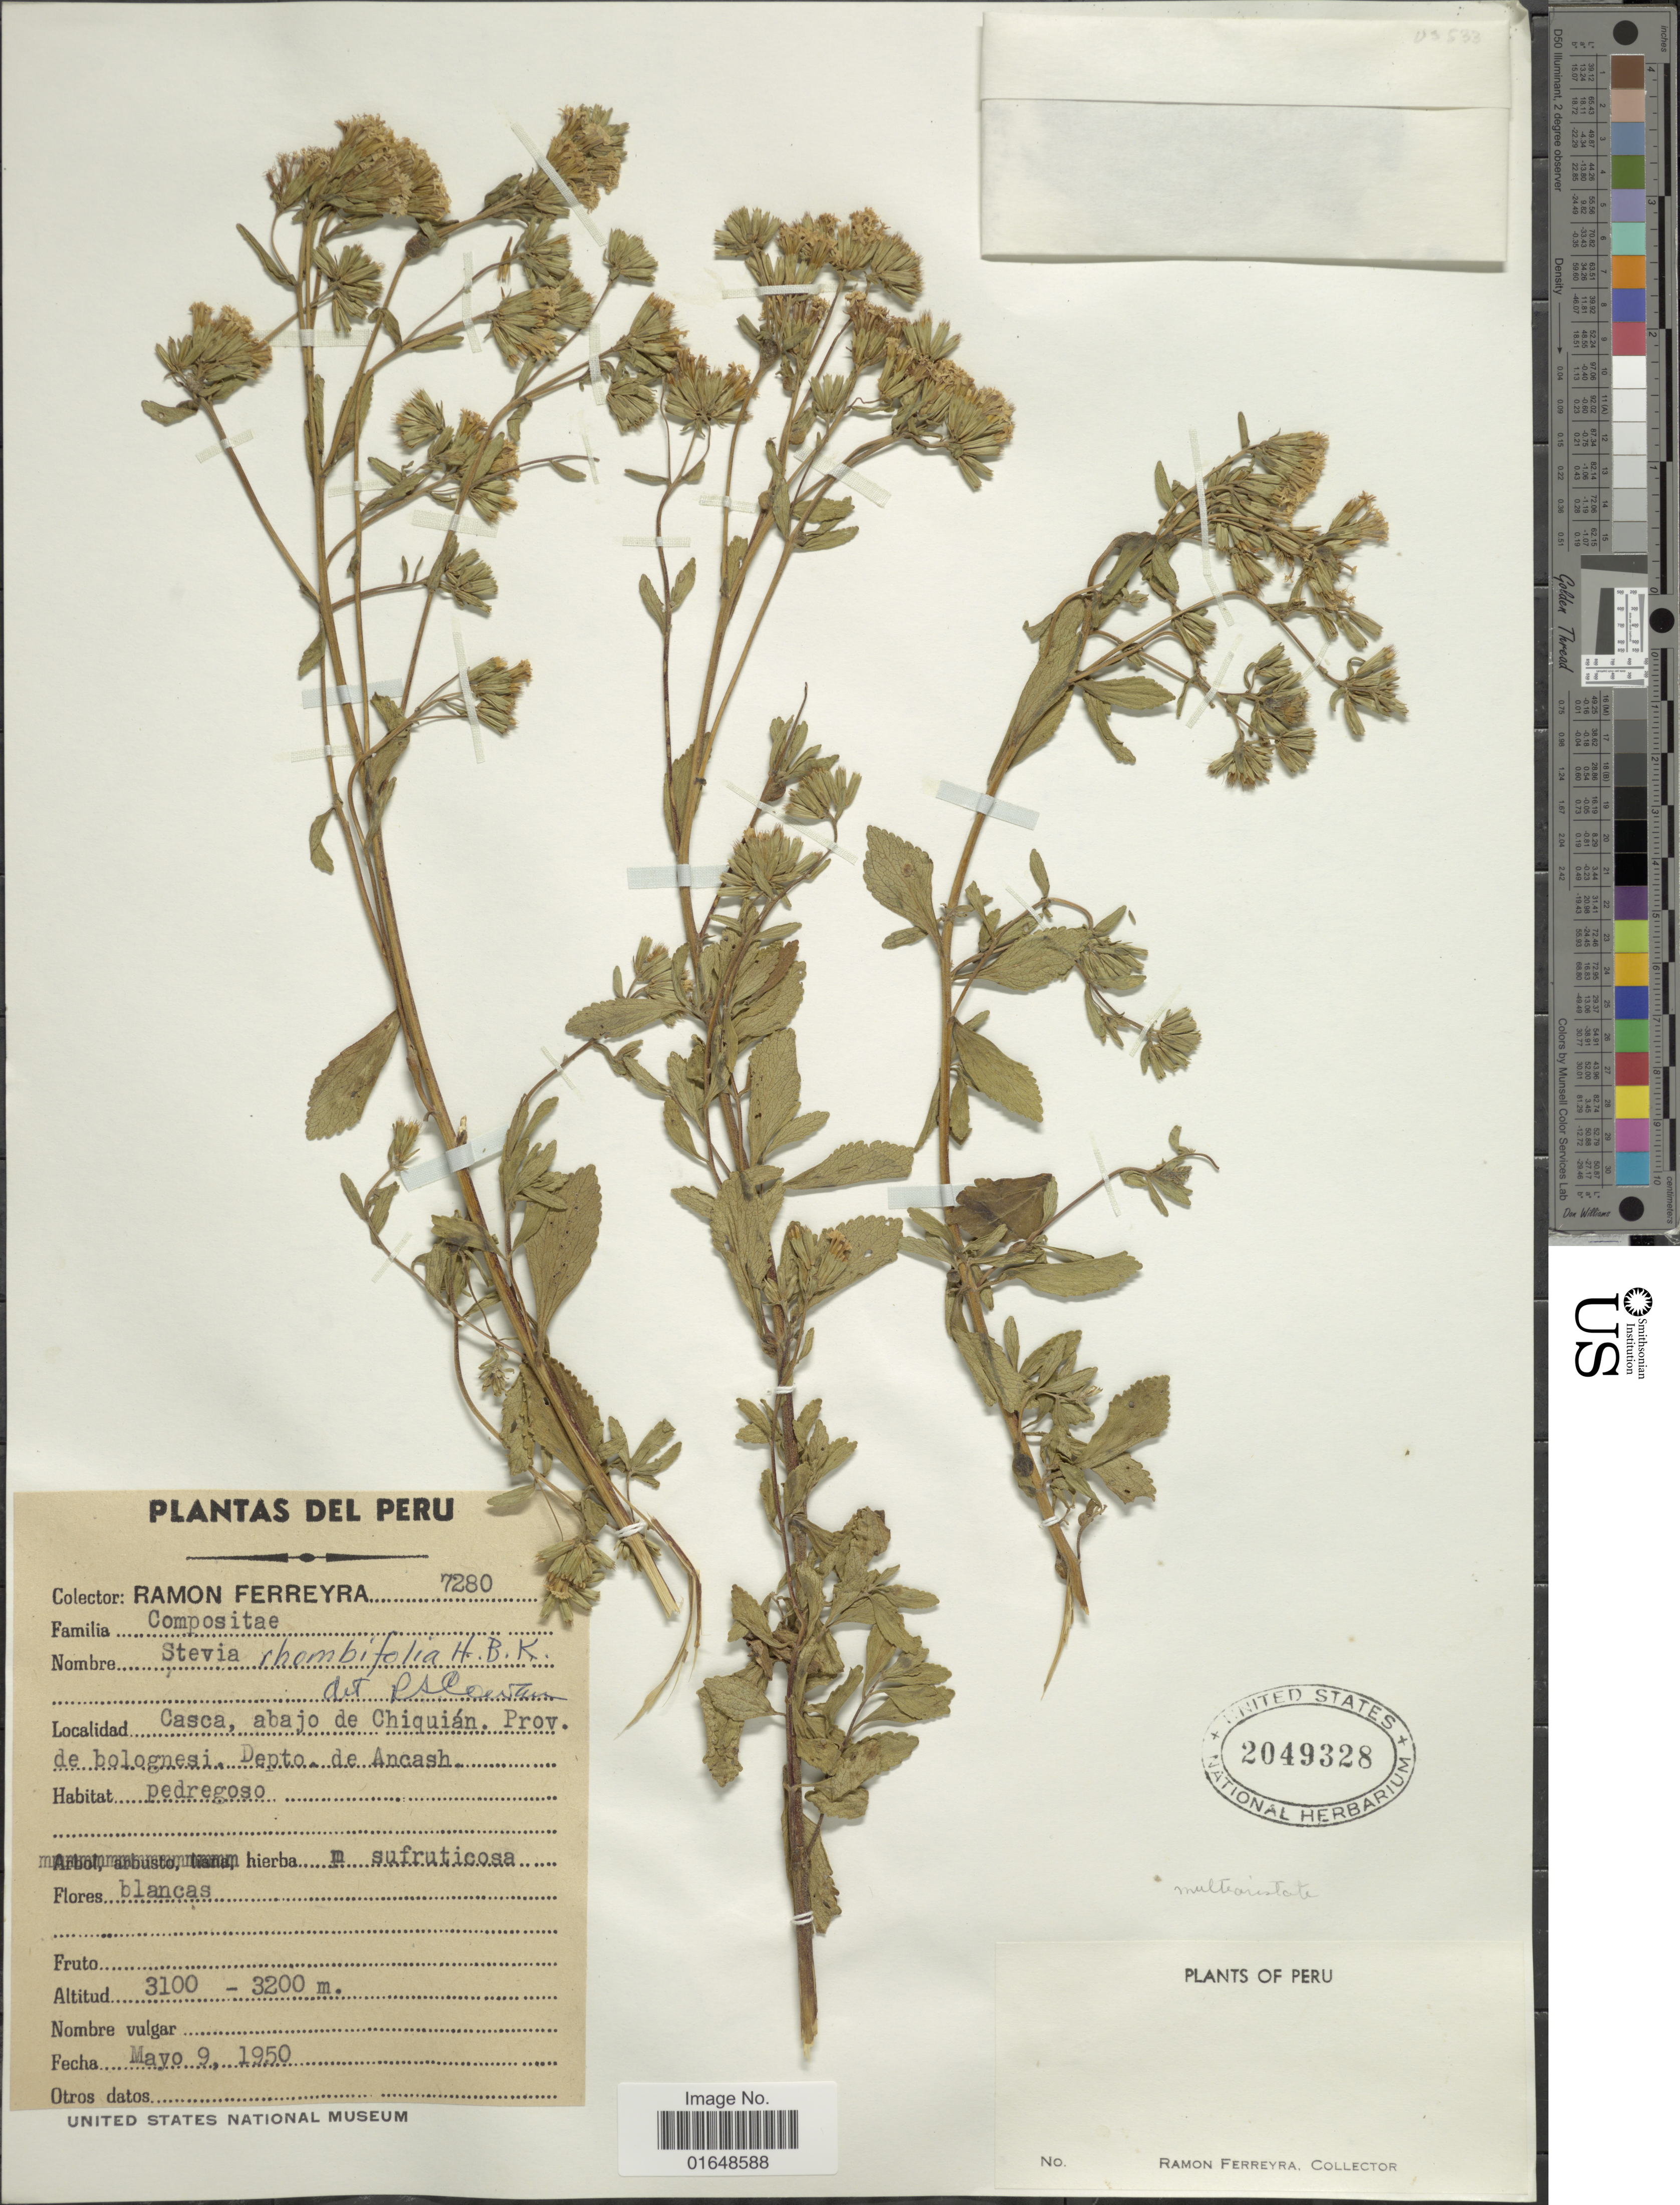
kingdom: Plantae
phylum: Tracheophyta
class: Magnoliopsida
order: Asterales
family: Asteraceae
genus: Stevia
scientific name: Stevia ovata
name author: Willd.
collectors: R. A. Ferreyra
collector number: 7280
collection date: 1950-05-09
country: Peru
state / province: Ancash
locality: Casca, abajo de Chiquián. Prov. de bolognesi, Depto. de Ancash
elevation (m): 3100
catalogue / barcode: US 2049328